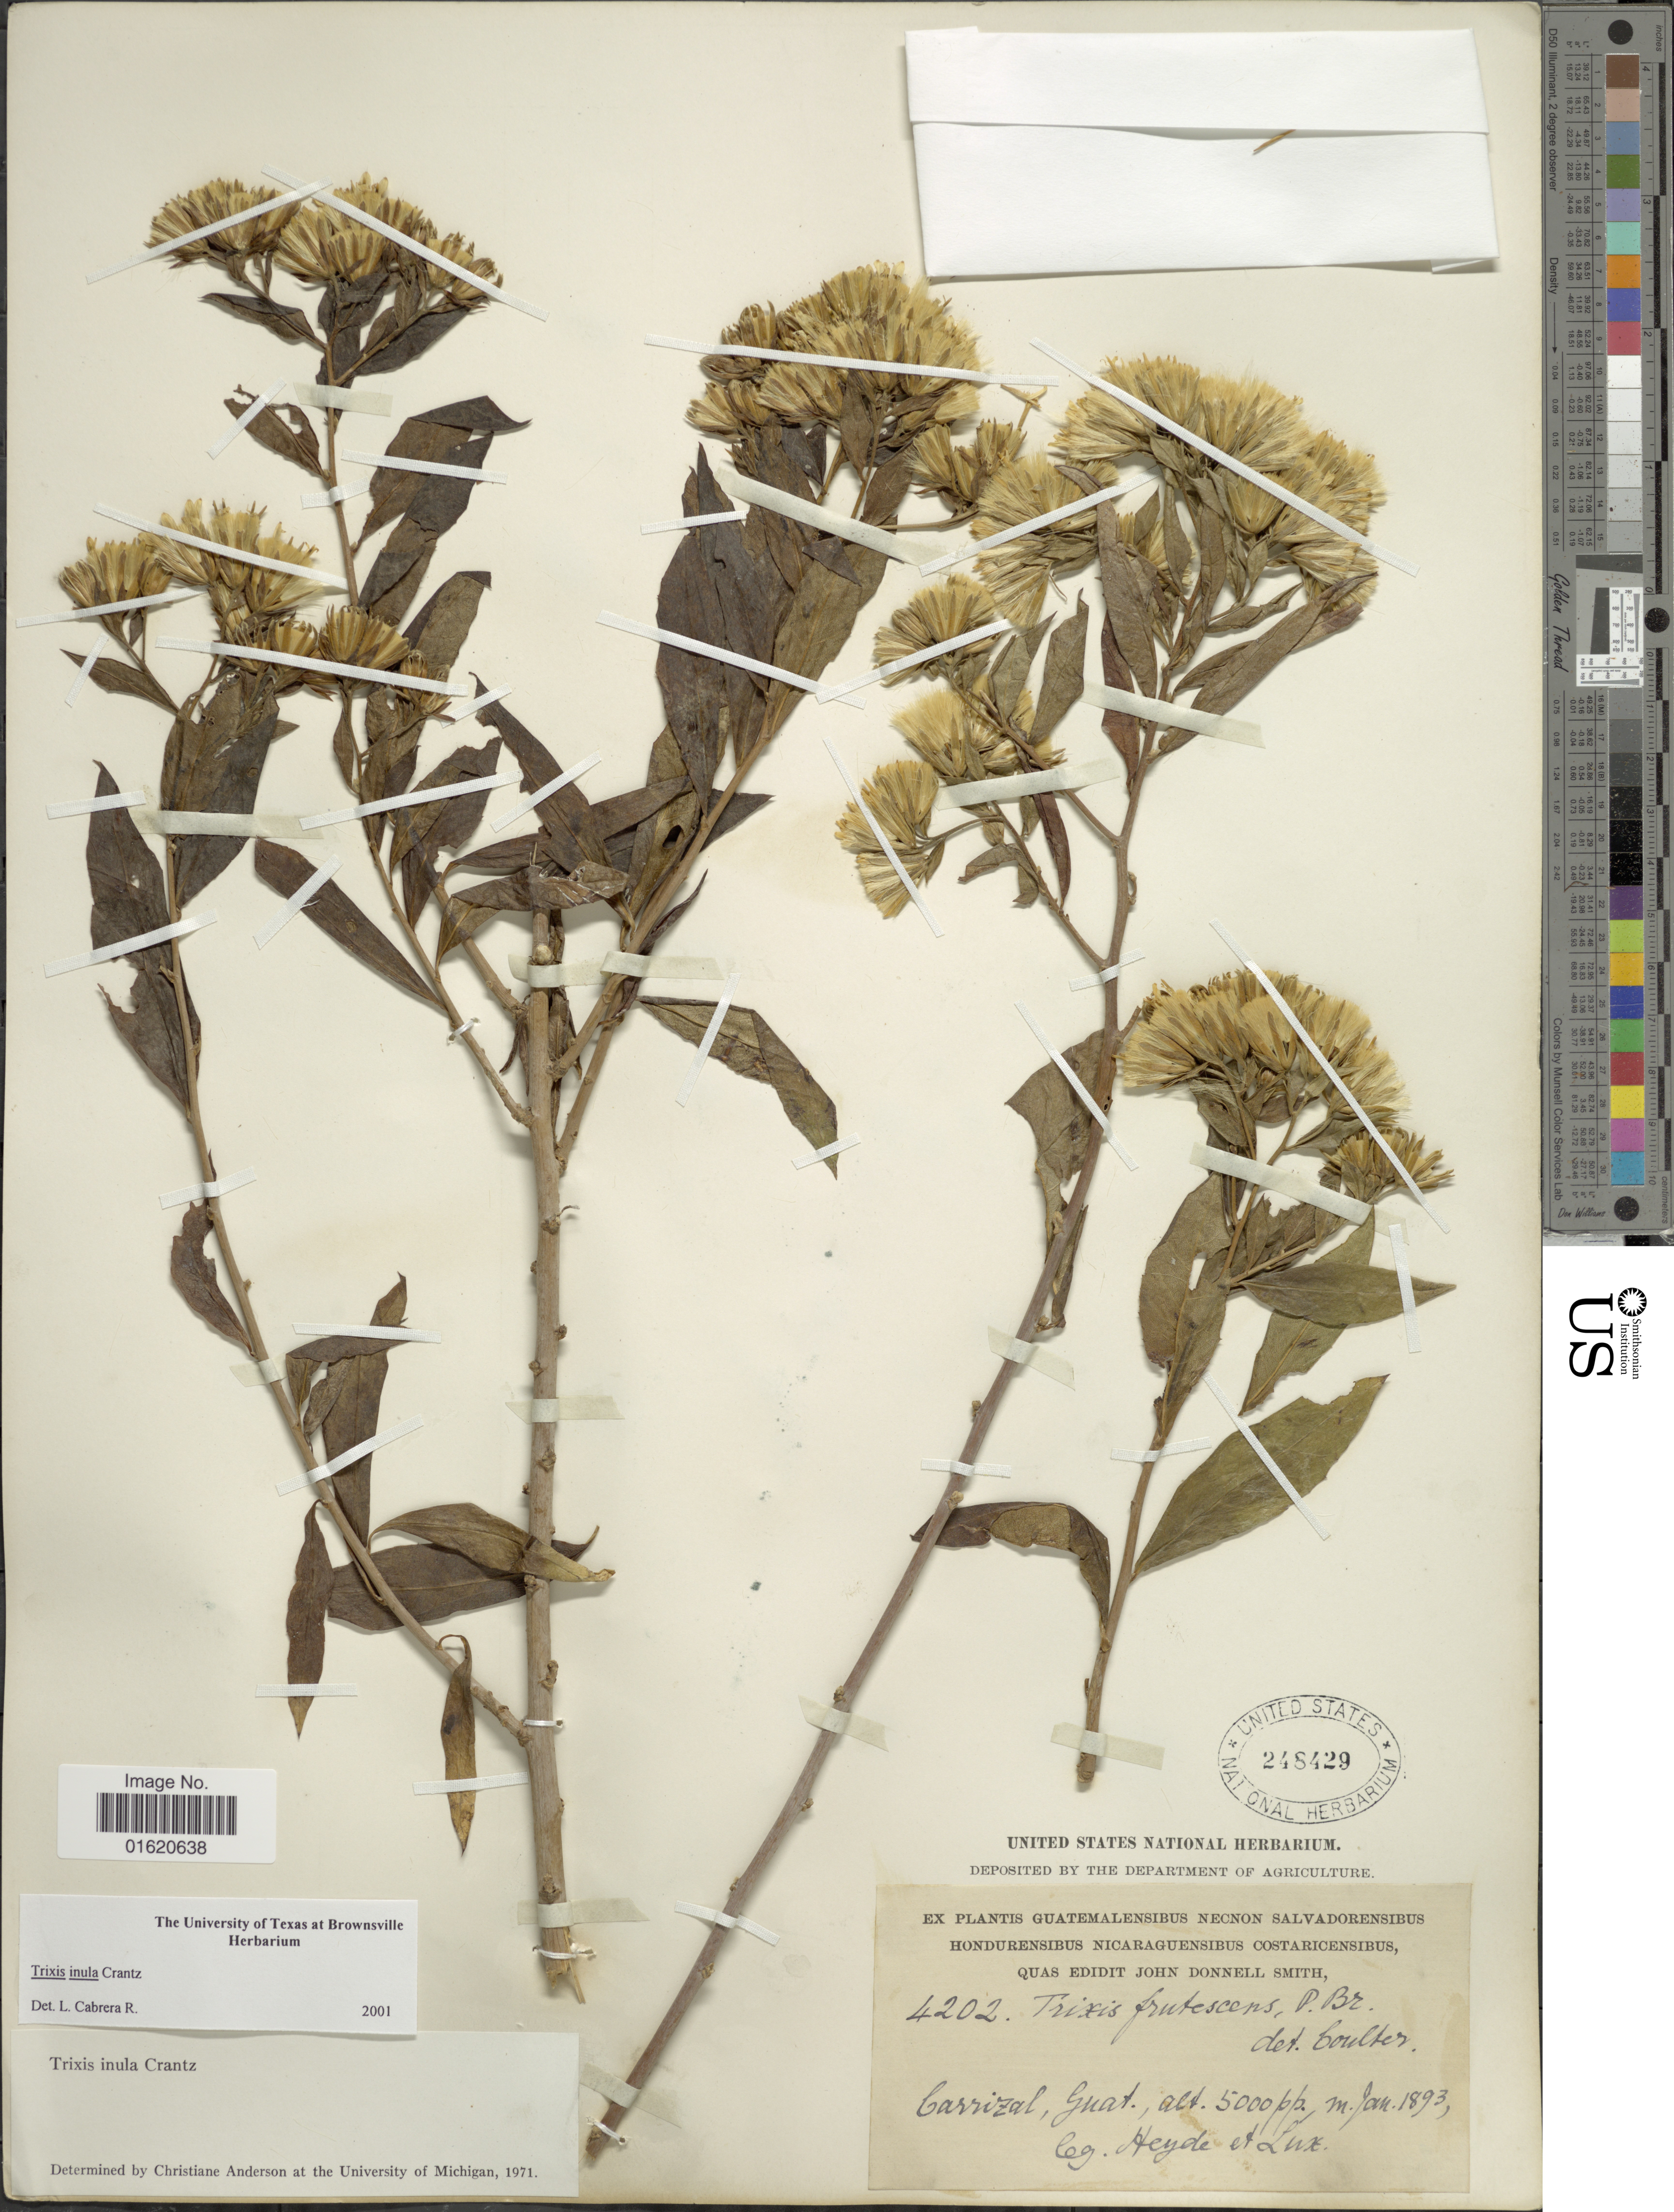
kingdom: Plantae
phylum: Tracheophyta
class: Magnoliopsida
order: Asterales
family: Asteraceae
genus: Trixis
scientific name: Trixis inula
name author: Crantz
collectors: Heyde & Lux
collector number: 4202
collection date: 1893-01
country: Guatemala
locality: Carrizal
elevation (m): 1524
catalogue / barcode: US 248429